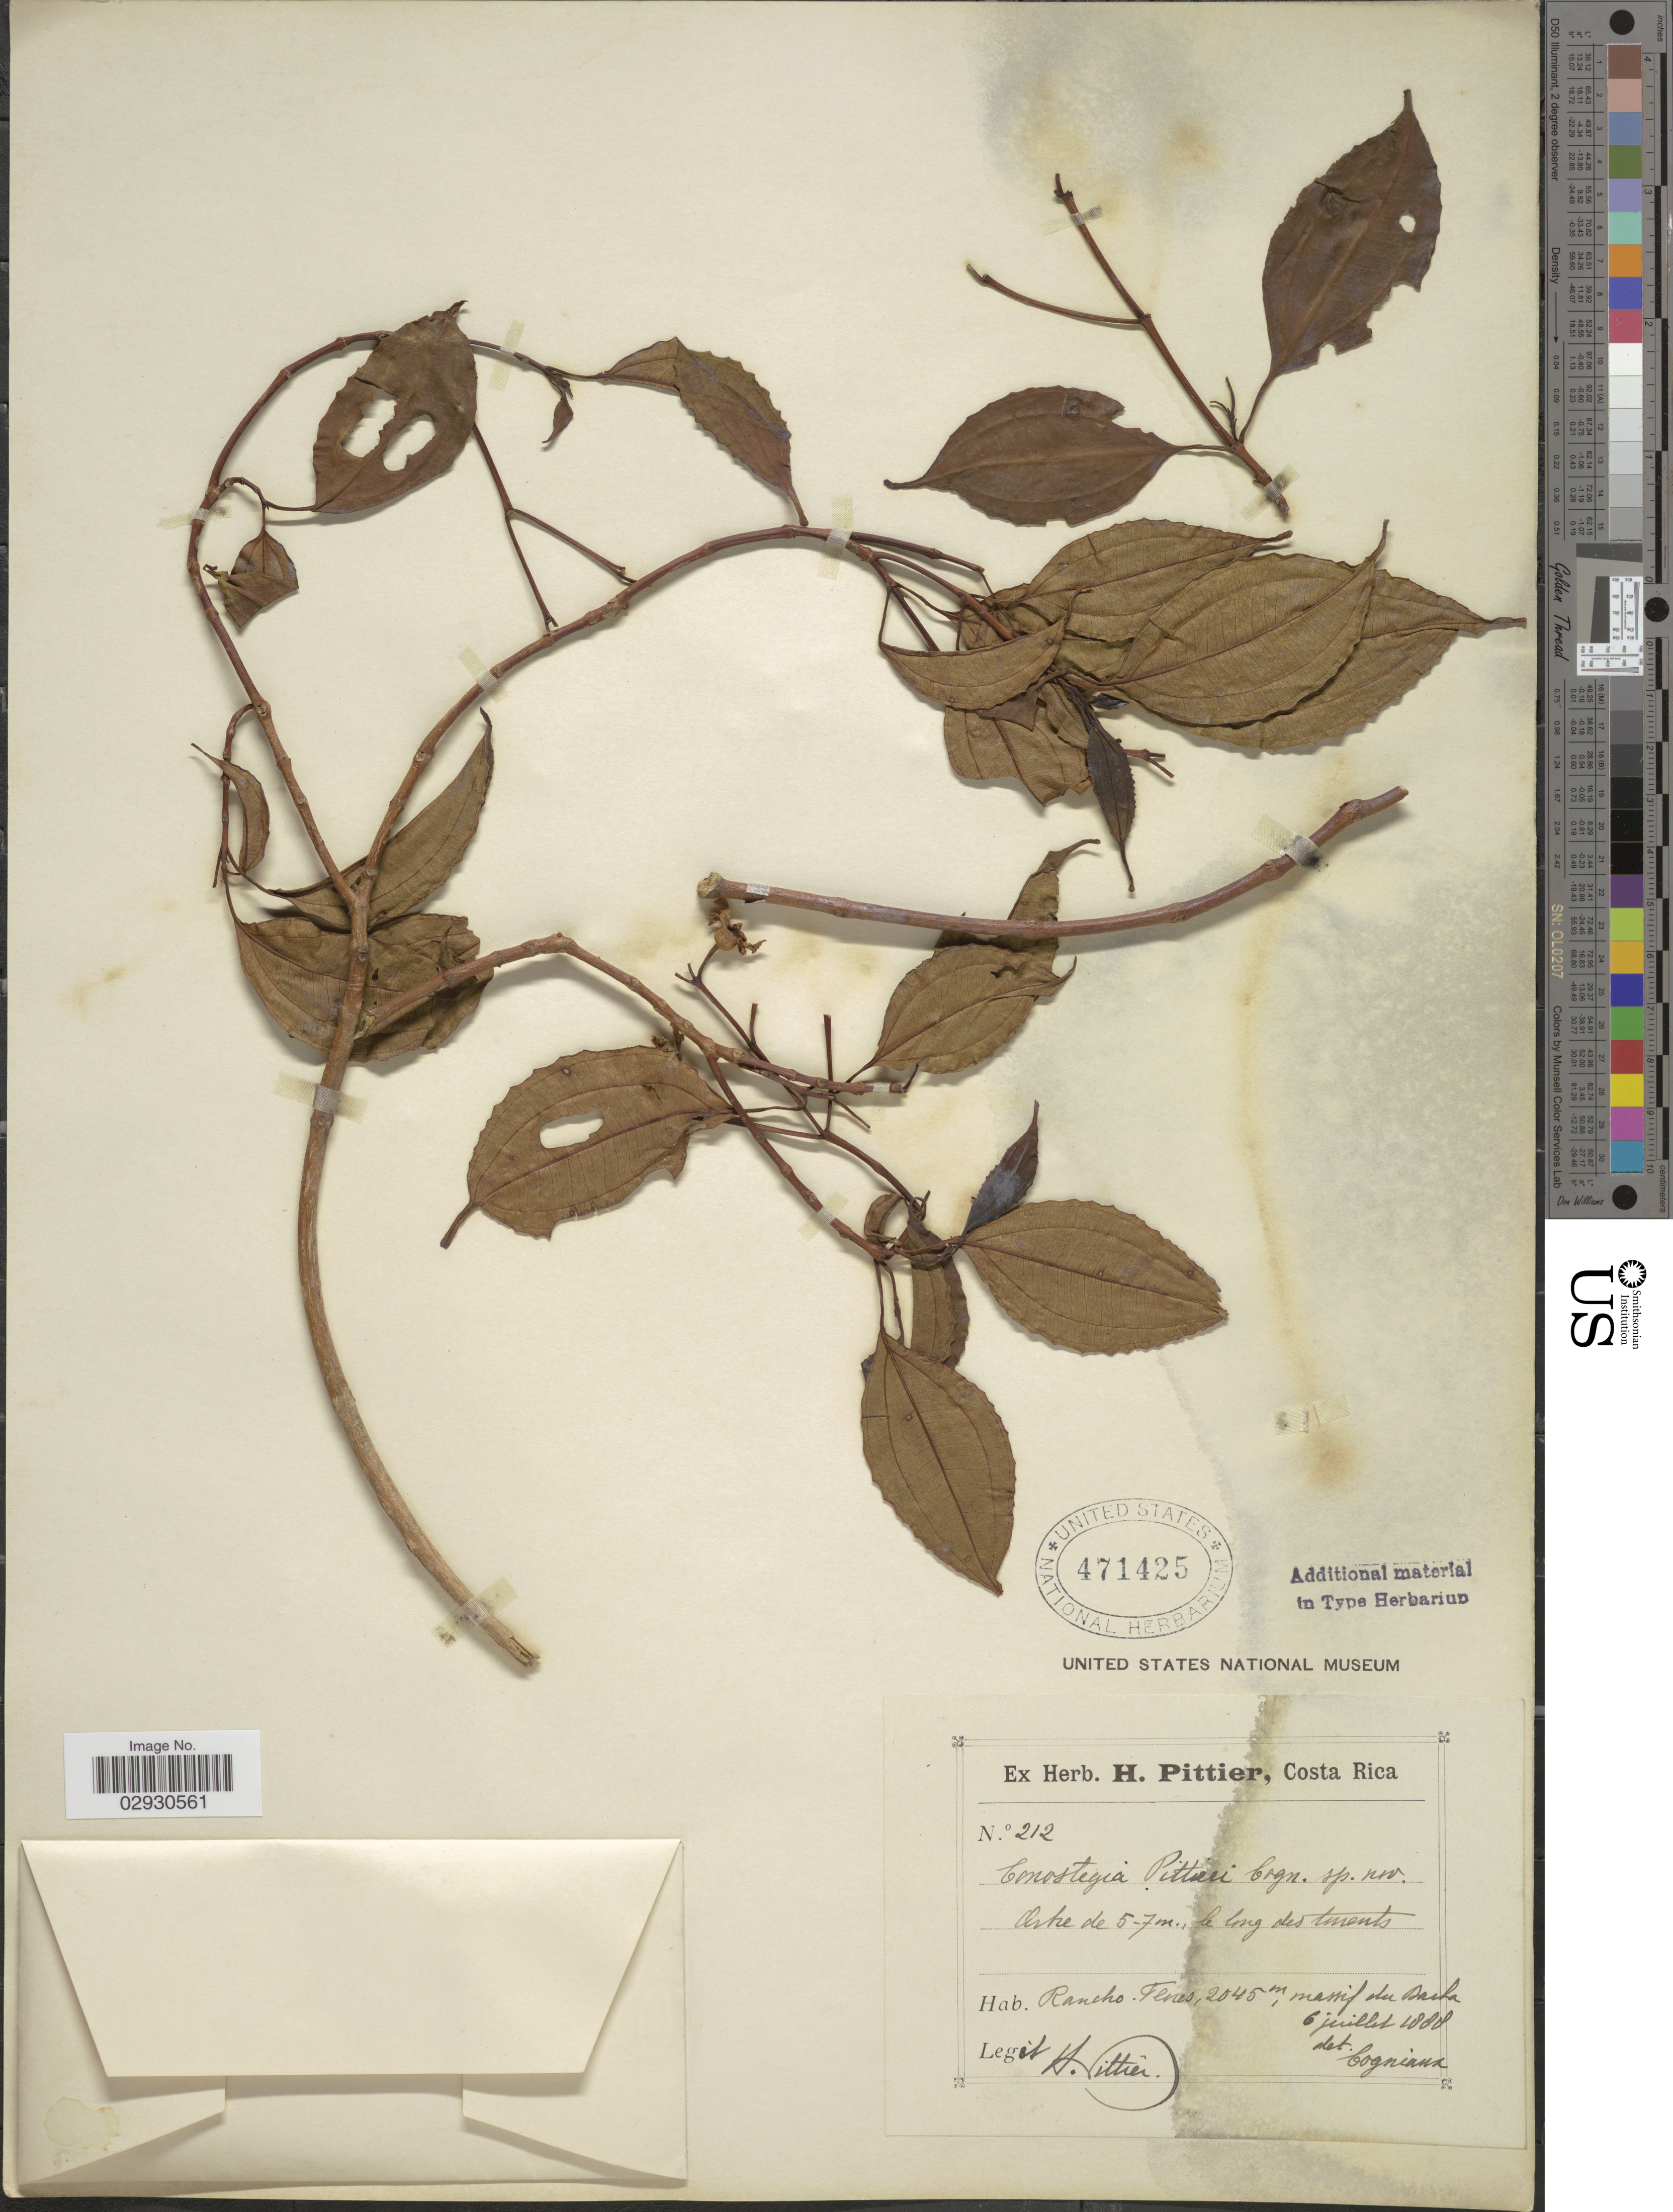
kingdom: Plantae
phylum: Tracheophyta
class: Magnoliopsida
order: Myrtales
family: Melastomataceae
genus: Conostegia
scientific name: Conostegia pittieri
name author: Cogn.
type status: Isotype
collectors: H. F. Pittier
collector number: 212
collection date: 1888-07-06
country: Costa Rica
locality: Rancho, Fenes, massif du Barba.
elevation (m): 2045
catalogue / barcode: US 471425